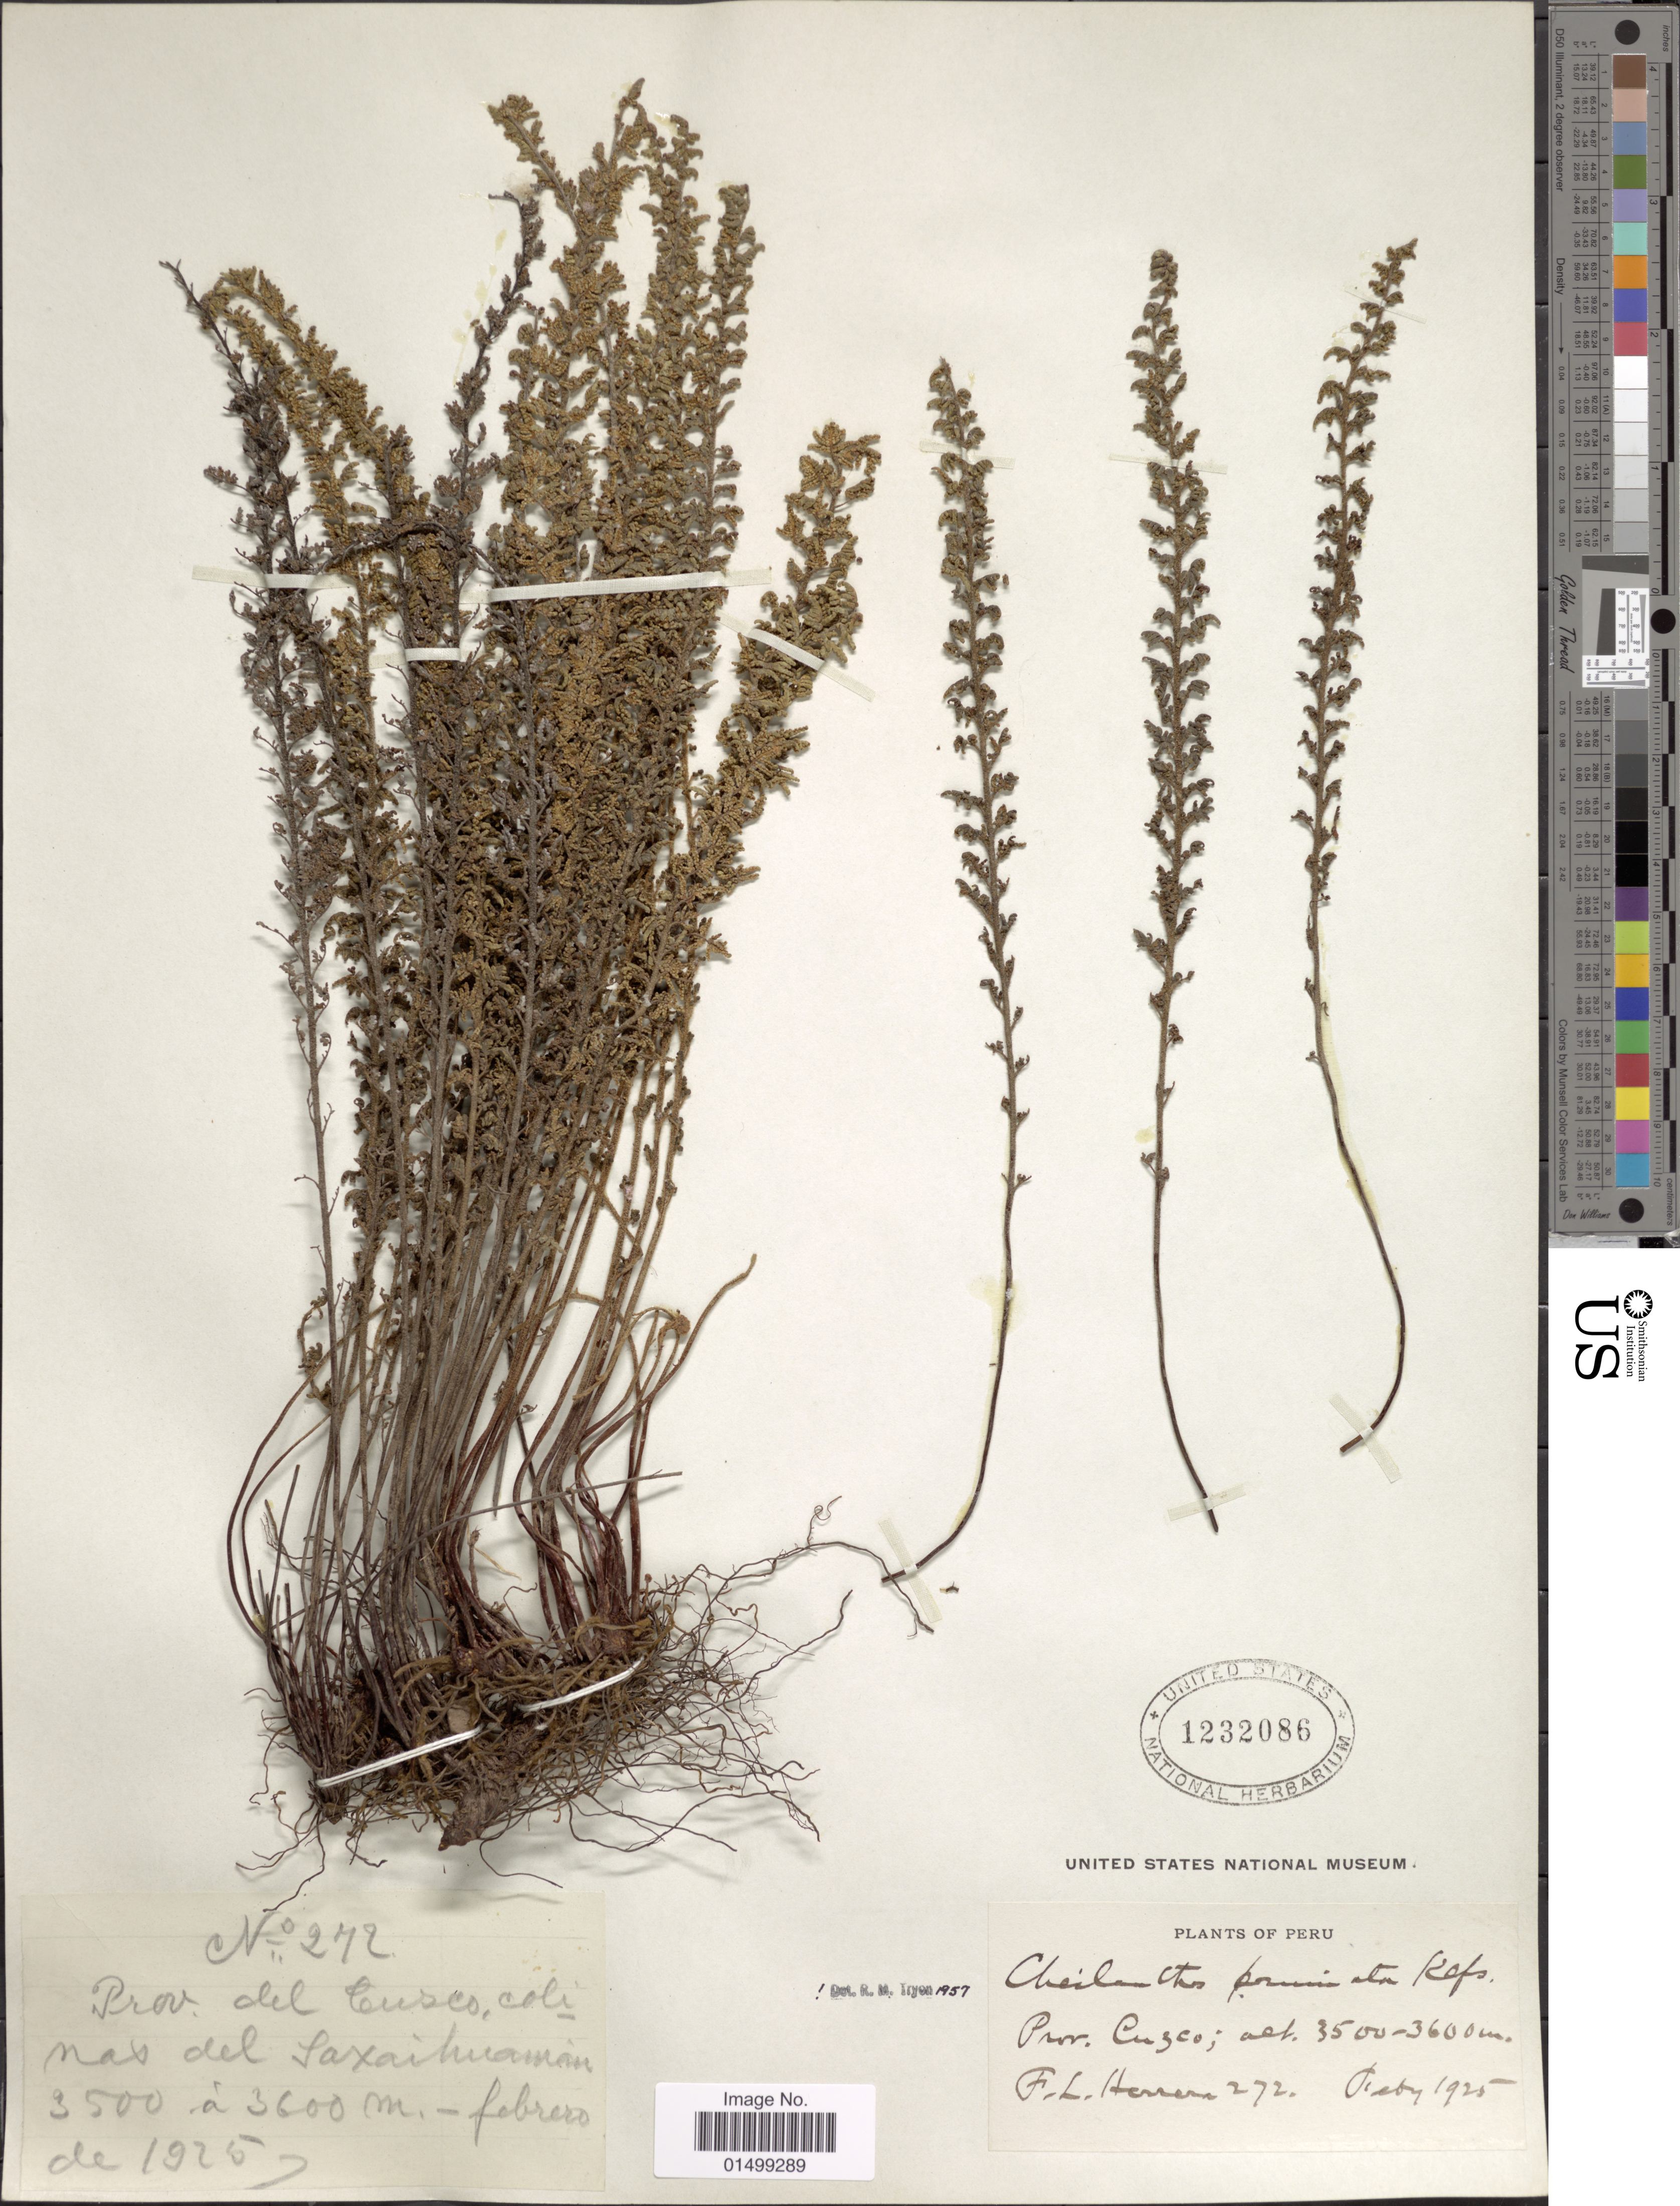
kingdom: Plantae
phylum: Tracheophyta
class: Polypodiopsida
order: Polypodiales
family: Pteridaceae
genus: Cheilanthes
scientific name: Cheilanthes pruinata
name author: Kaulf.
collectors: F. L. Herrera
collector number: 272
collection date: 1925-02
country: Peru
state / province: Cusco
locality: Colinas del Sacsayhuaman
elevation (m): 3500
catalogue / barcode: US 1232086